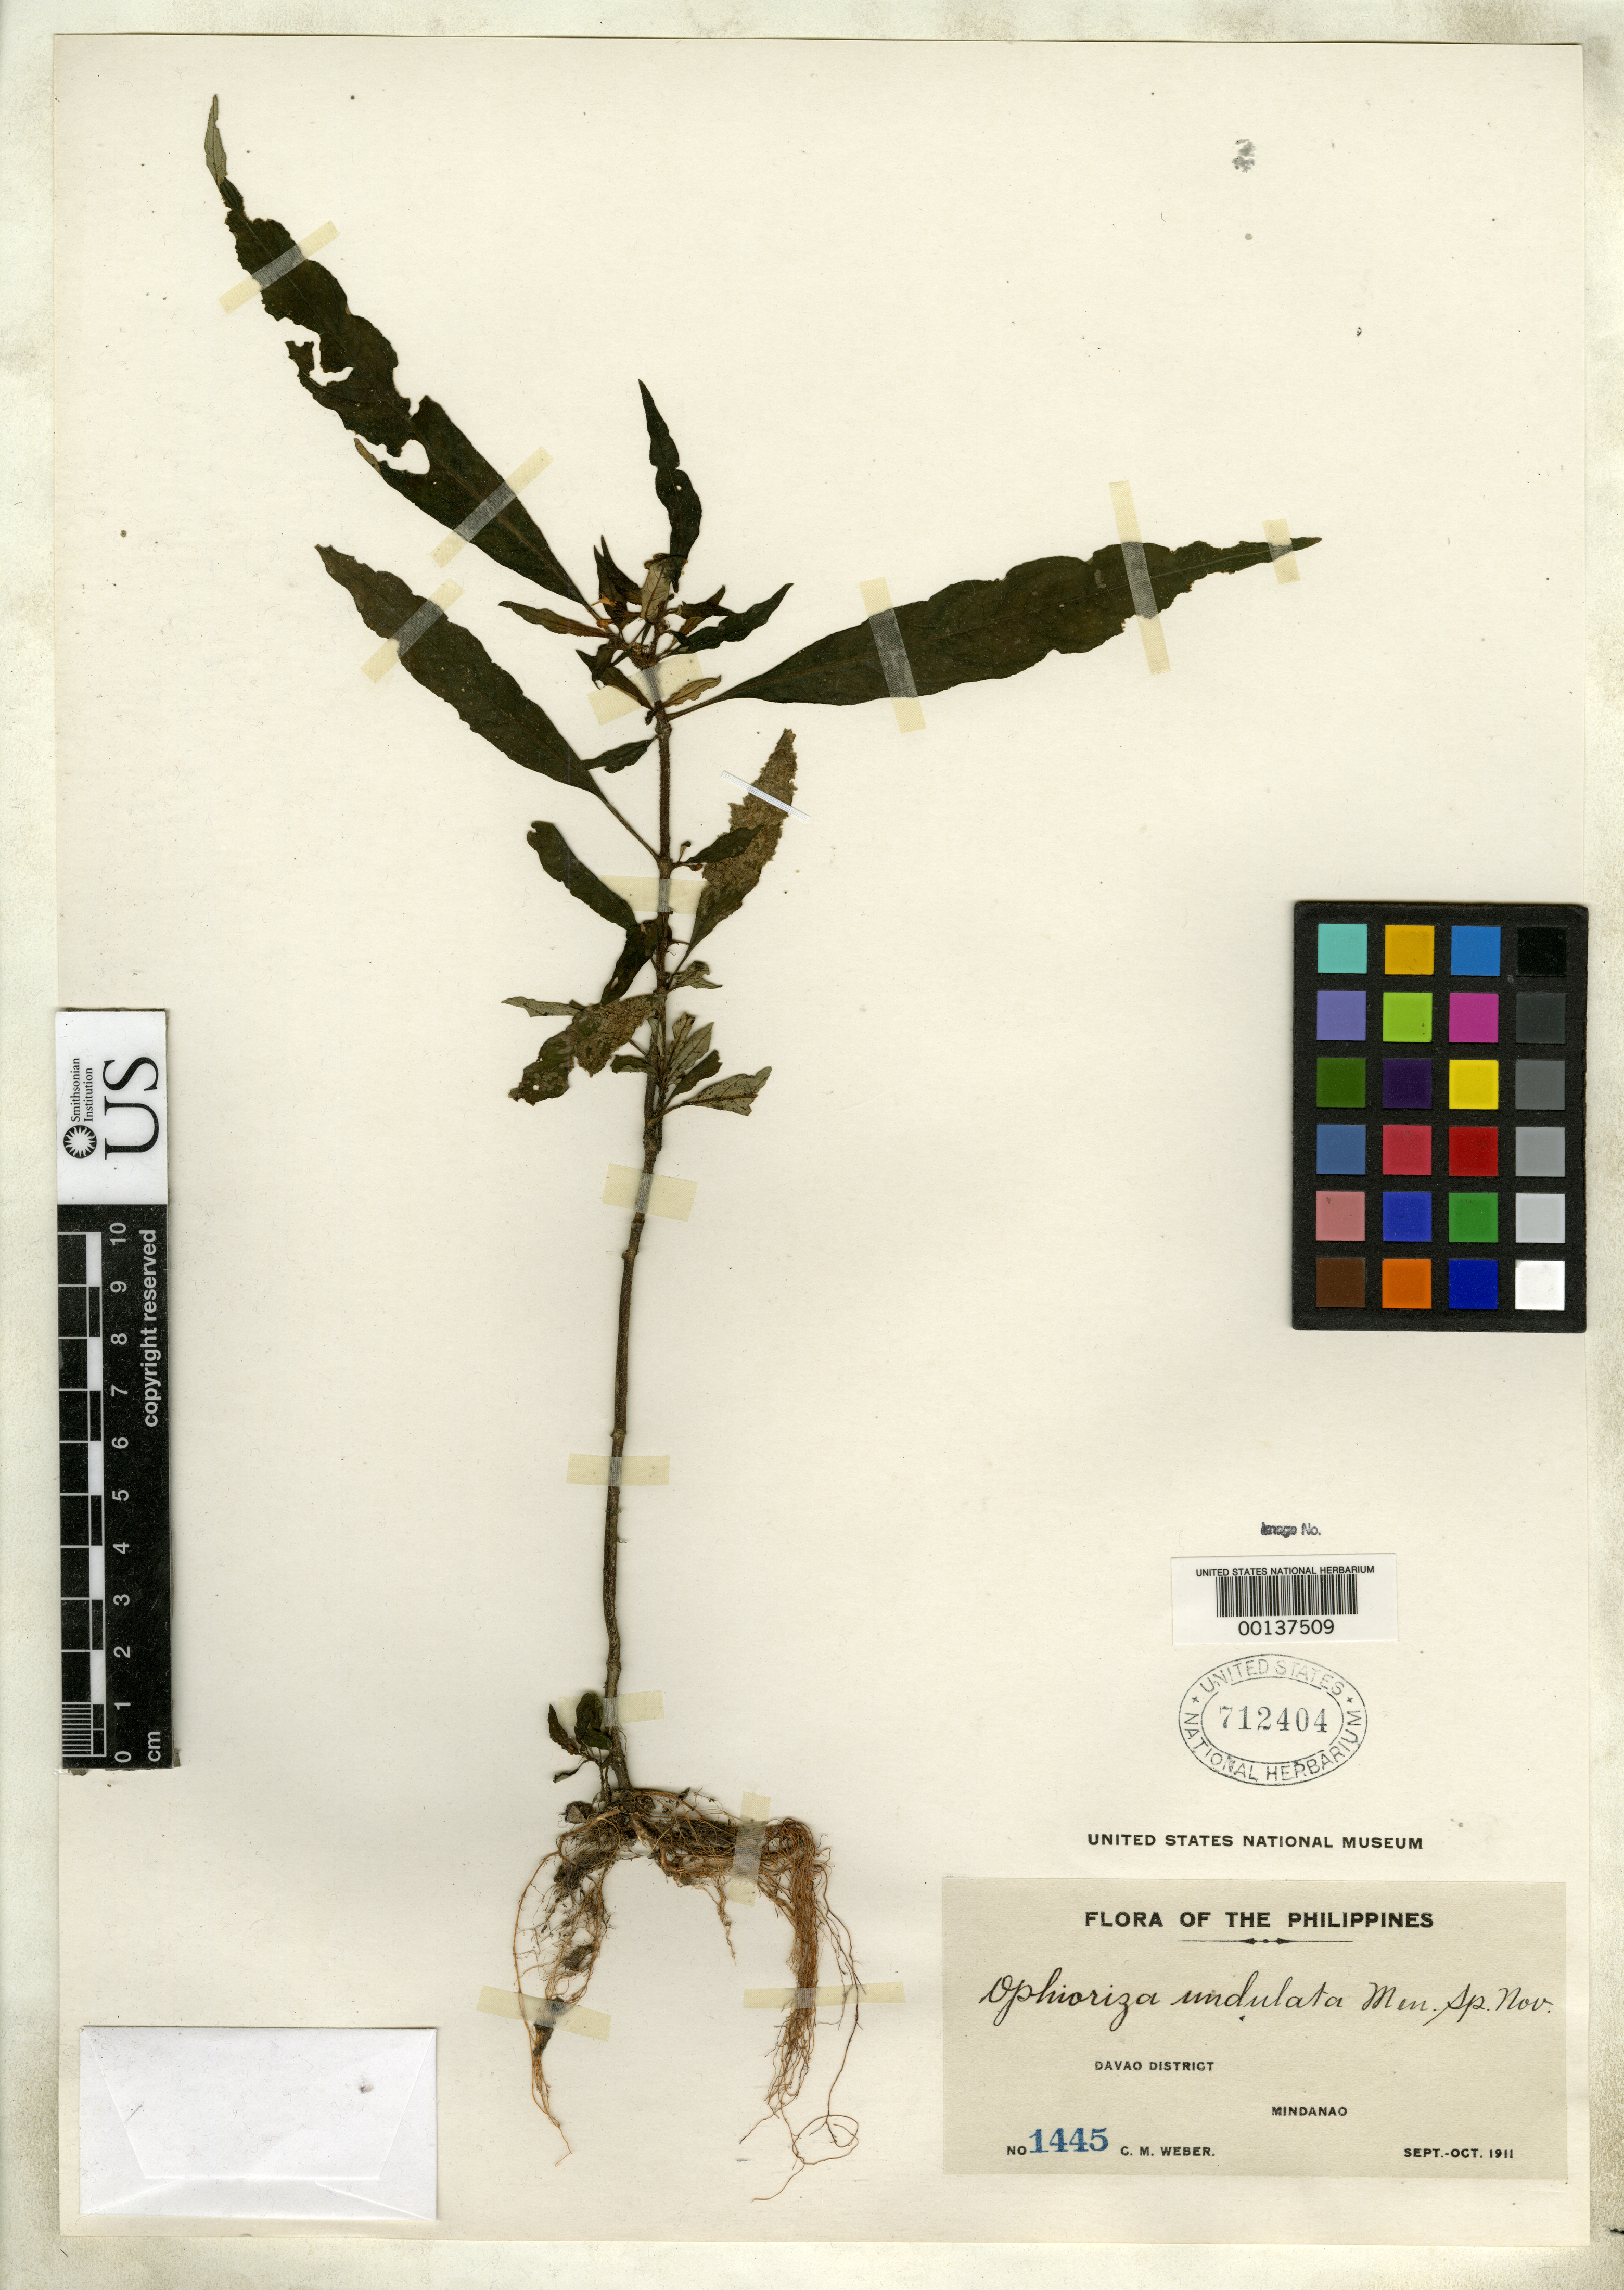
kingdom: Plantae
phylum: Tracheophyta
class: Magnoliopsida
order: Gentianales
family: Rubiaceae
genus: Ophiorrhiza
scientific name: Ophiorrhiza undulata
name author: Merr.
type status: Isotype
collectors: C. M. Weber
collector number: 1445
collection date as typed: Sep 1911 to -- Oct 1911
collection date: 1911-09/1911-10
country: Philippines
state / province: Davao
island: Mindanao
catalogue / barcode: US 712404